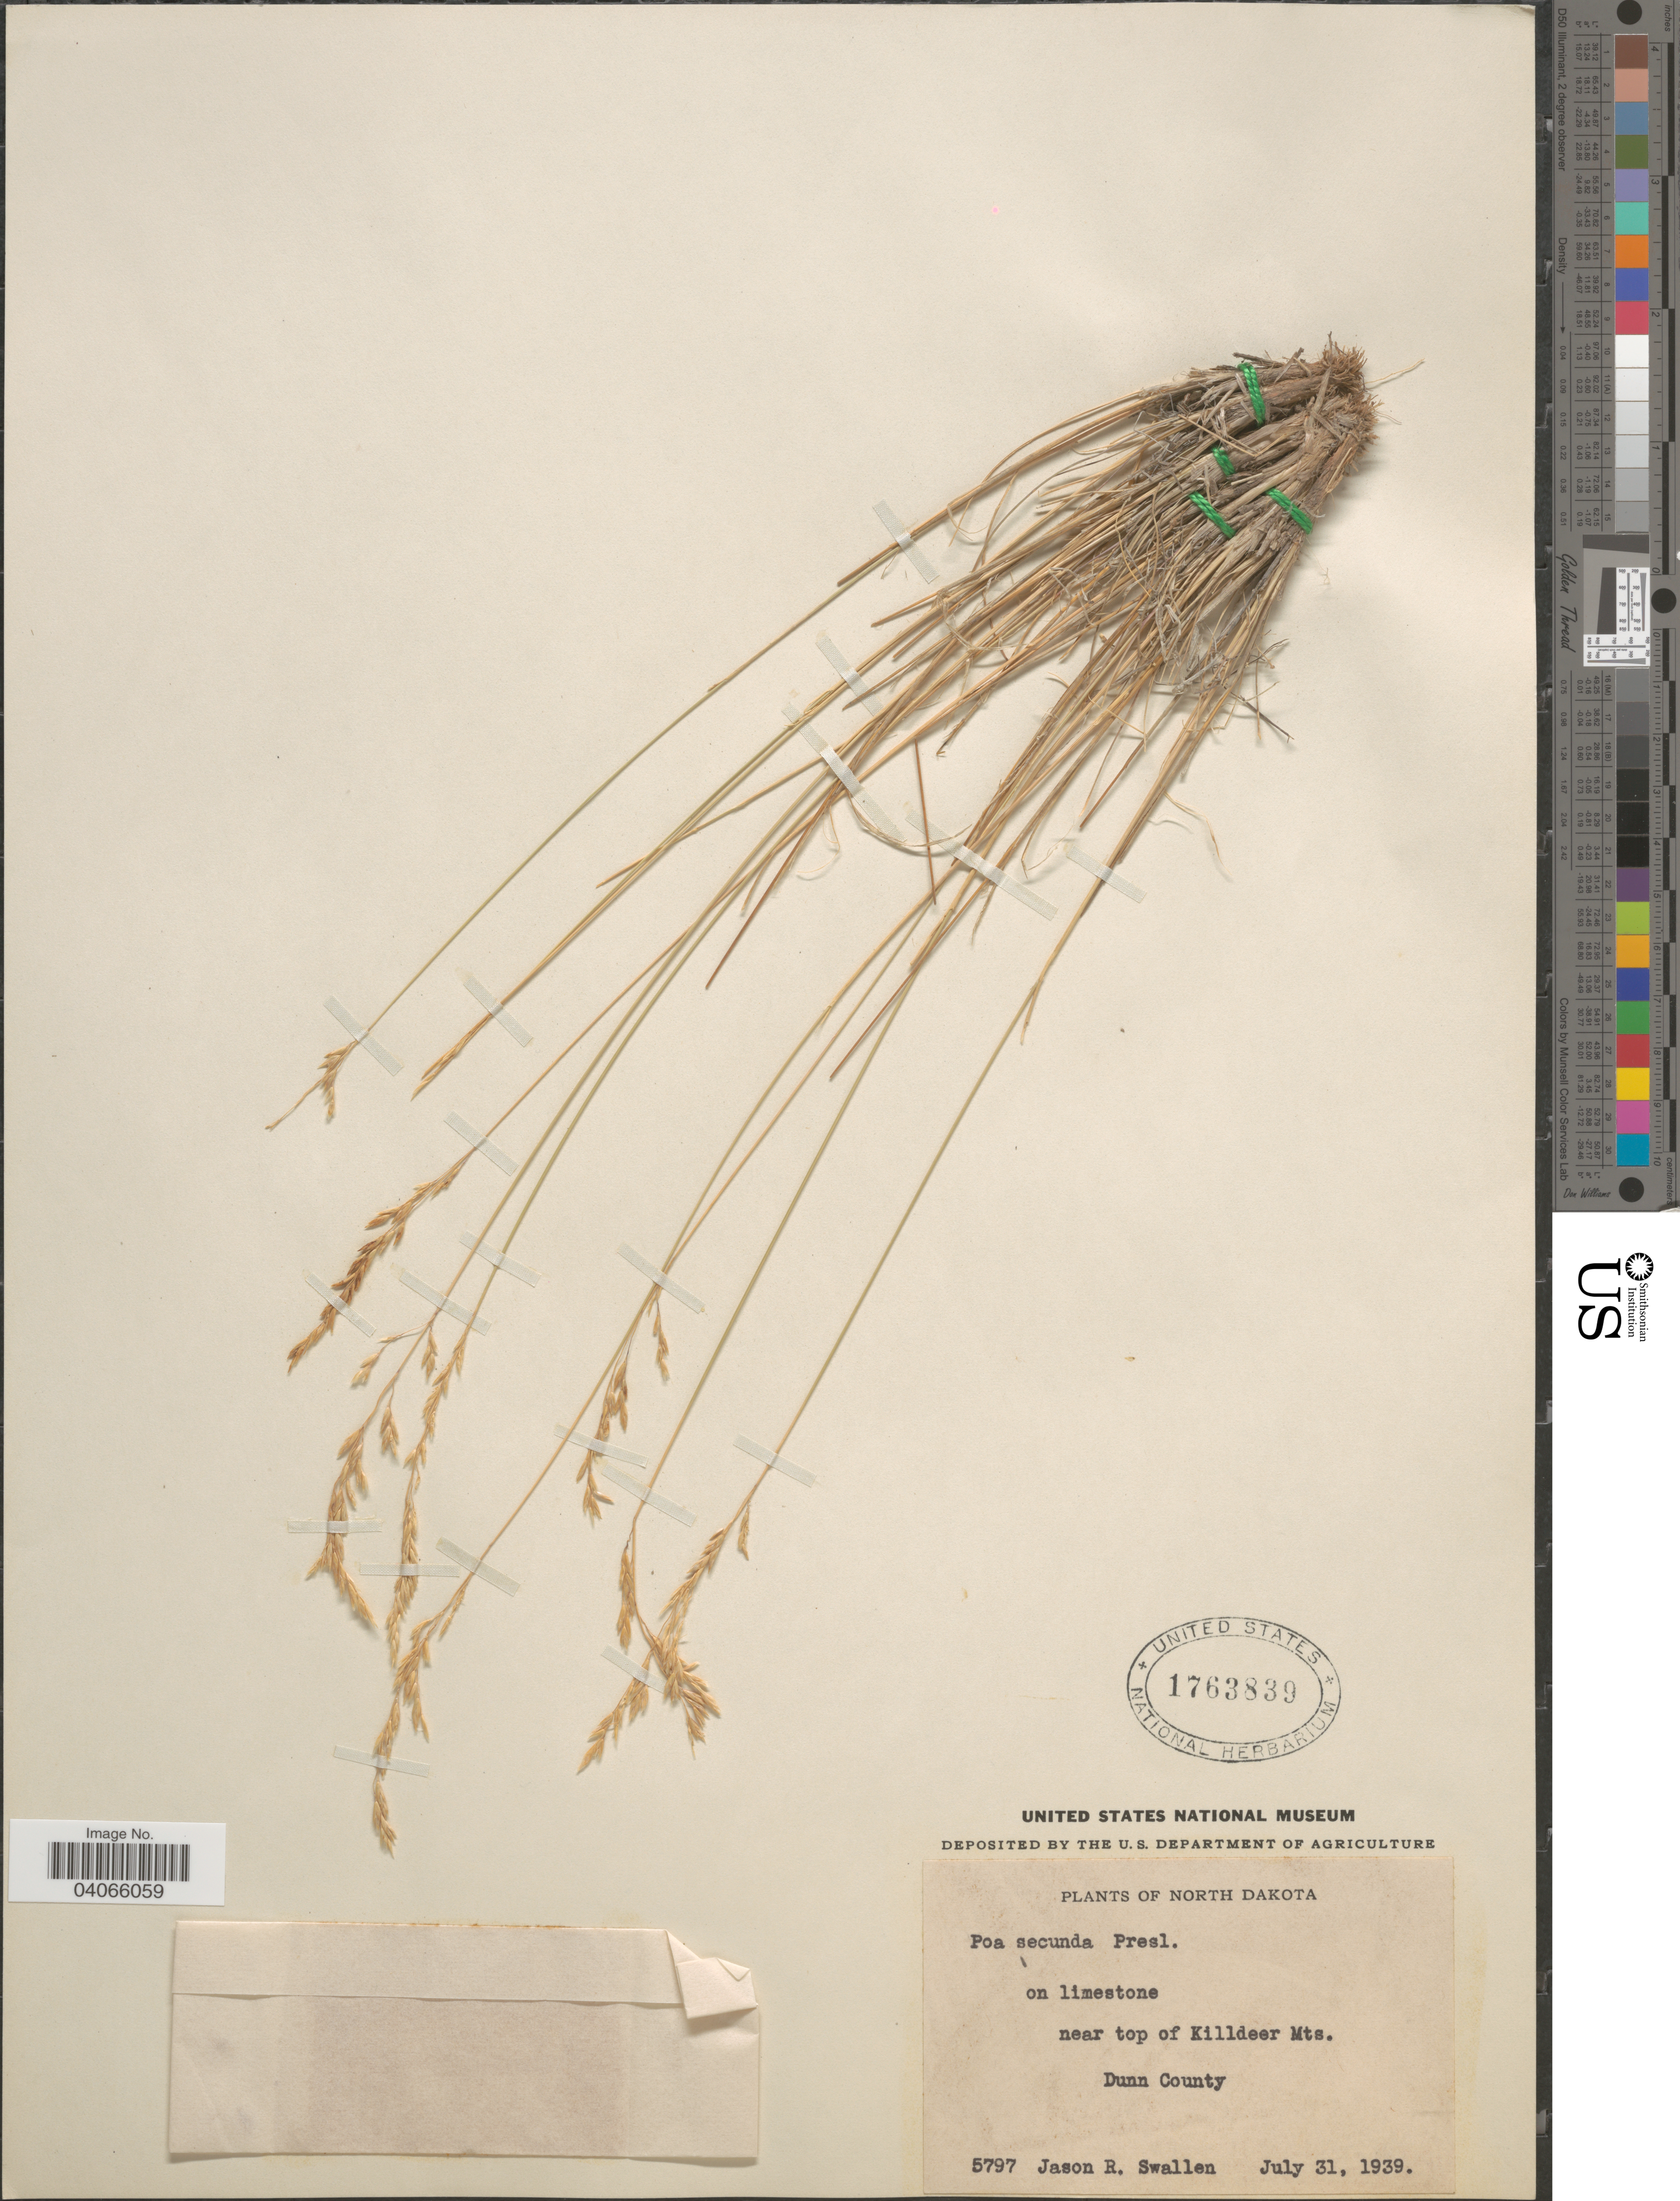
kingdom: Plantae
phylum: Tracheophyta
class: Liliopsida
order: Poales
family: Poaceae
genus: Poa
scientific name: Poa secunda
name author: J. Presl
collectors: J. R. Swallen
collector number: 5797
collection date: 1939-07-31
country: United States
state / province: North Dakota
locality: On limestone near top of Killdeer Mts. Dunn County.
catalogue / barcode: US 1763839